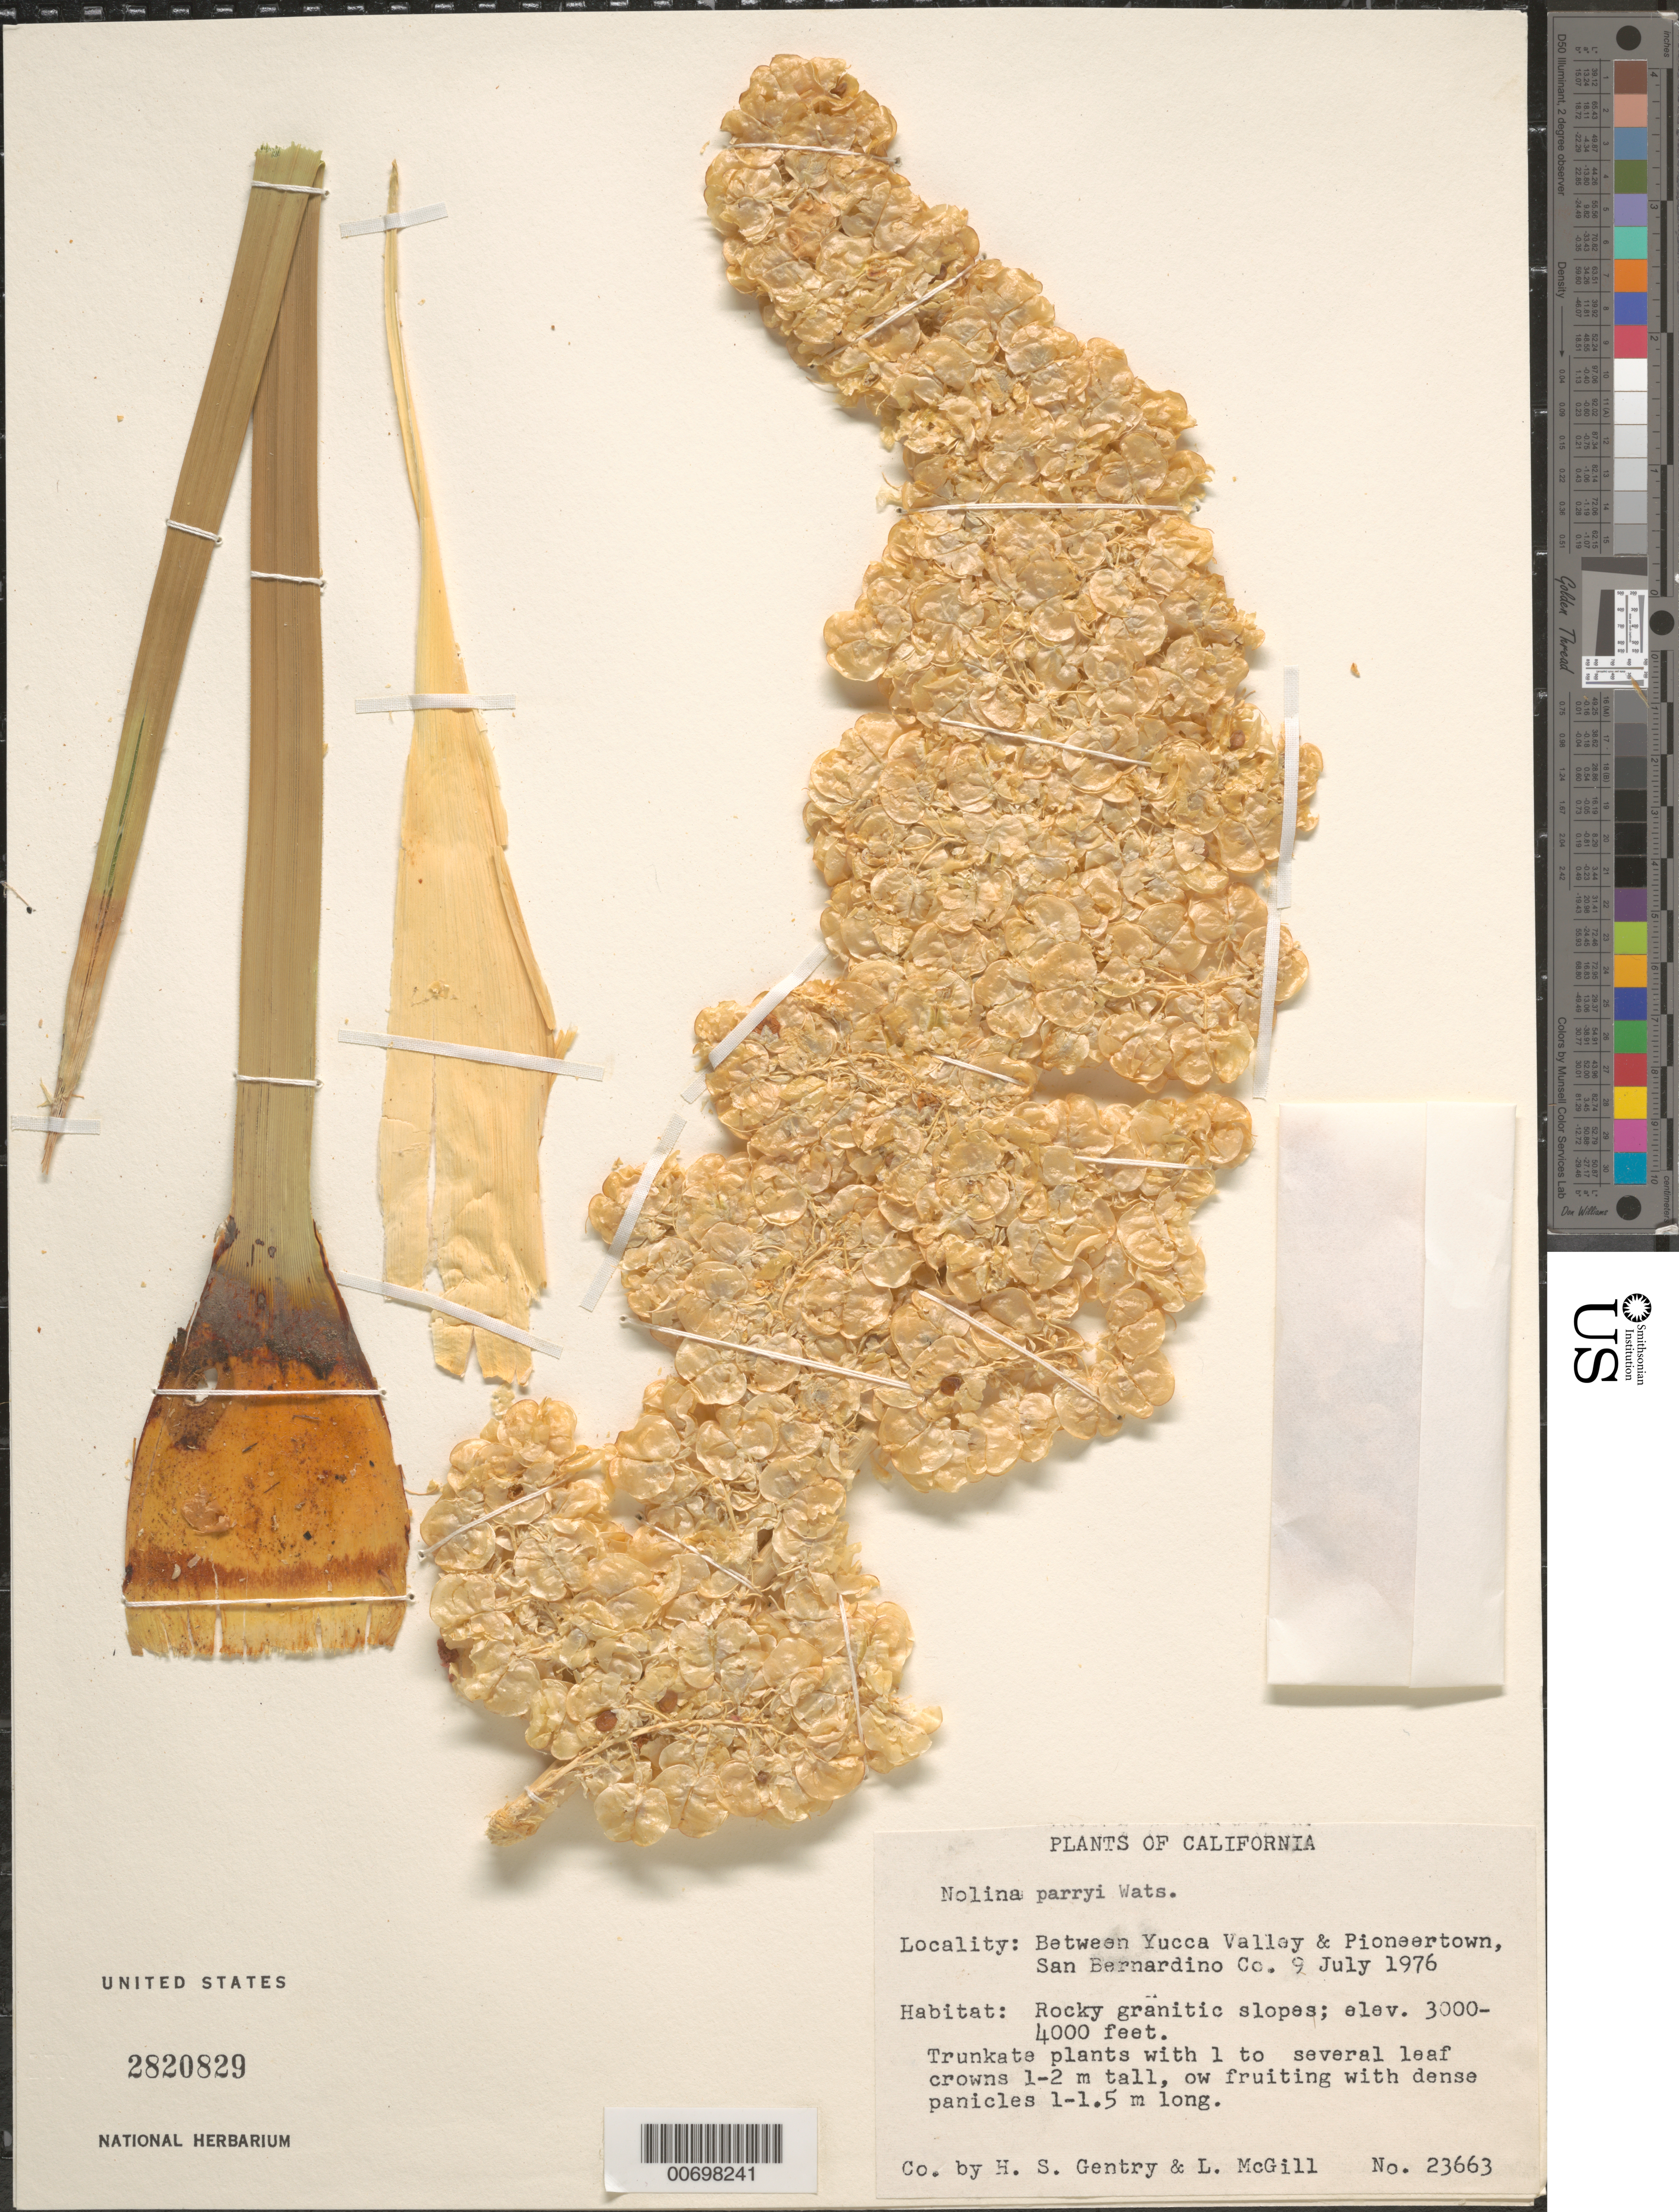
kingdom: Plantae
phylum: Tracheophyta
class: Liliopsida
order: Asparagales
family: Asparagaceae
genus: Nolina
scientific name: Nolina parryi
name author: S. Watson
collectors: H. S. Gentry & L. McGill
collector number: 23663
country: United States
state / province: California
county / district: San Bernardino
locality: Between Yucca Valley & Pioneertown.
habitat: Rocky granitic slopes.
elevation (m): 914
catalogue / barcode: US 2820829